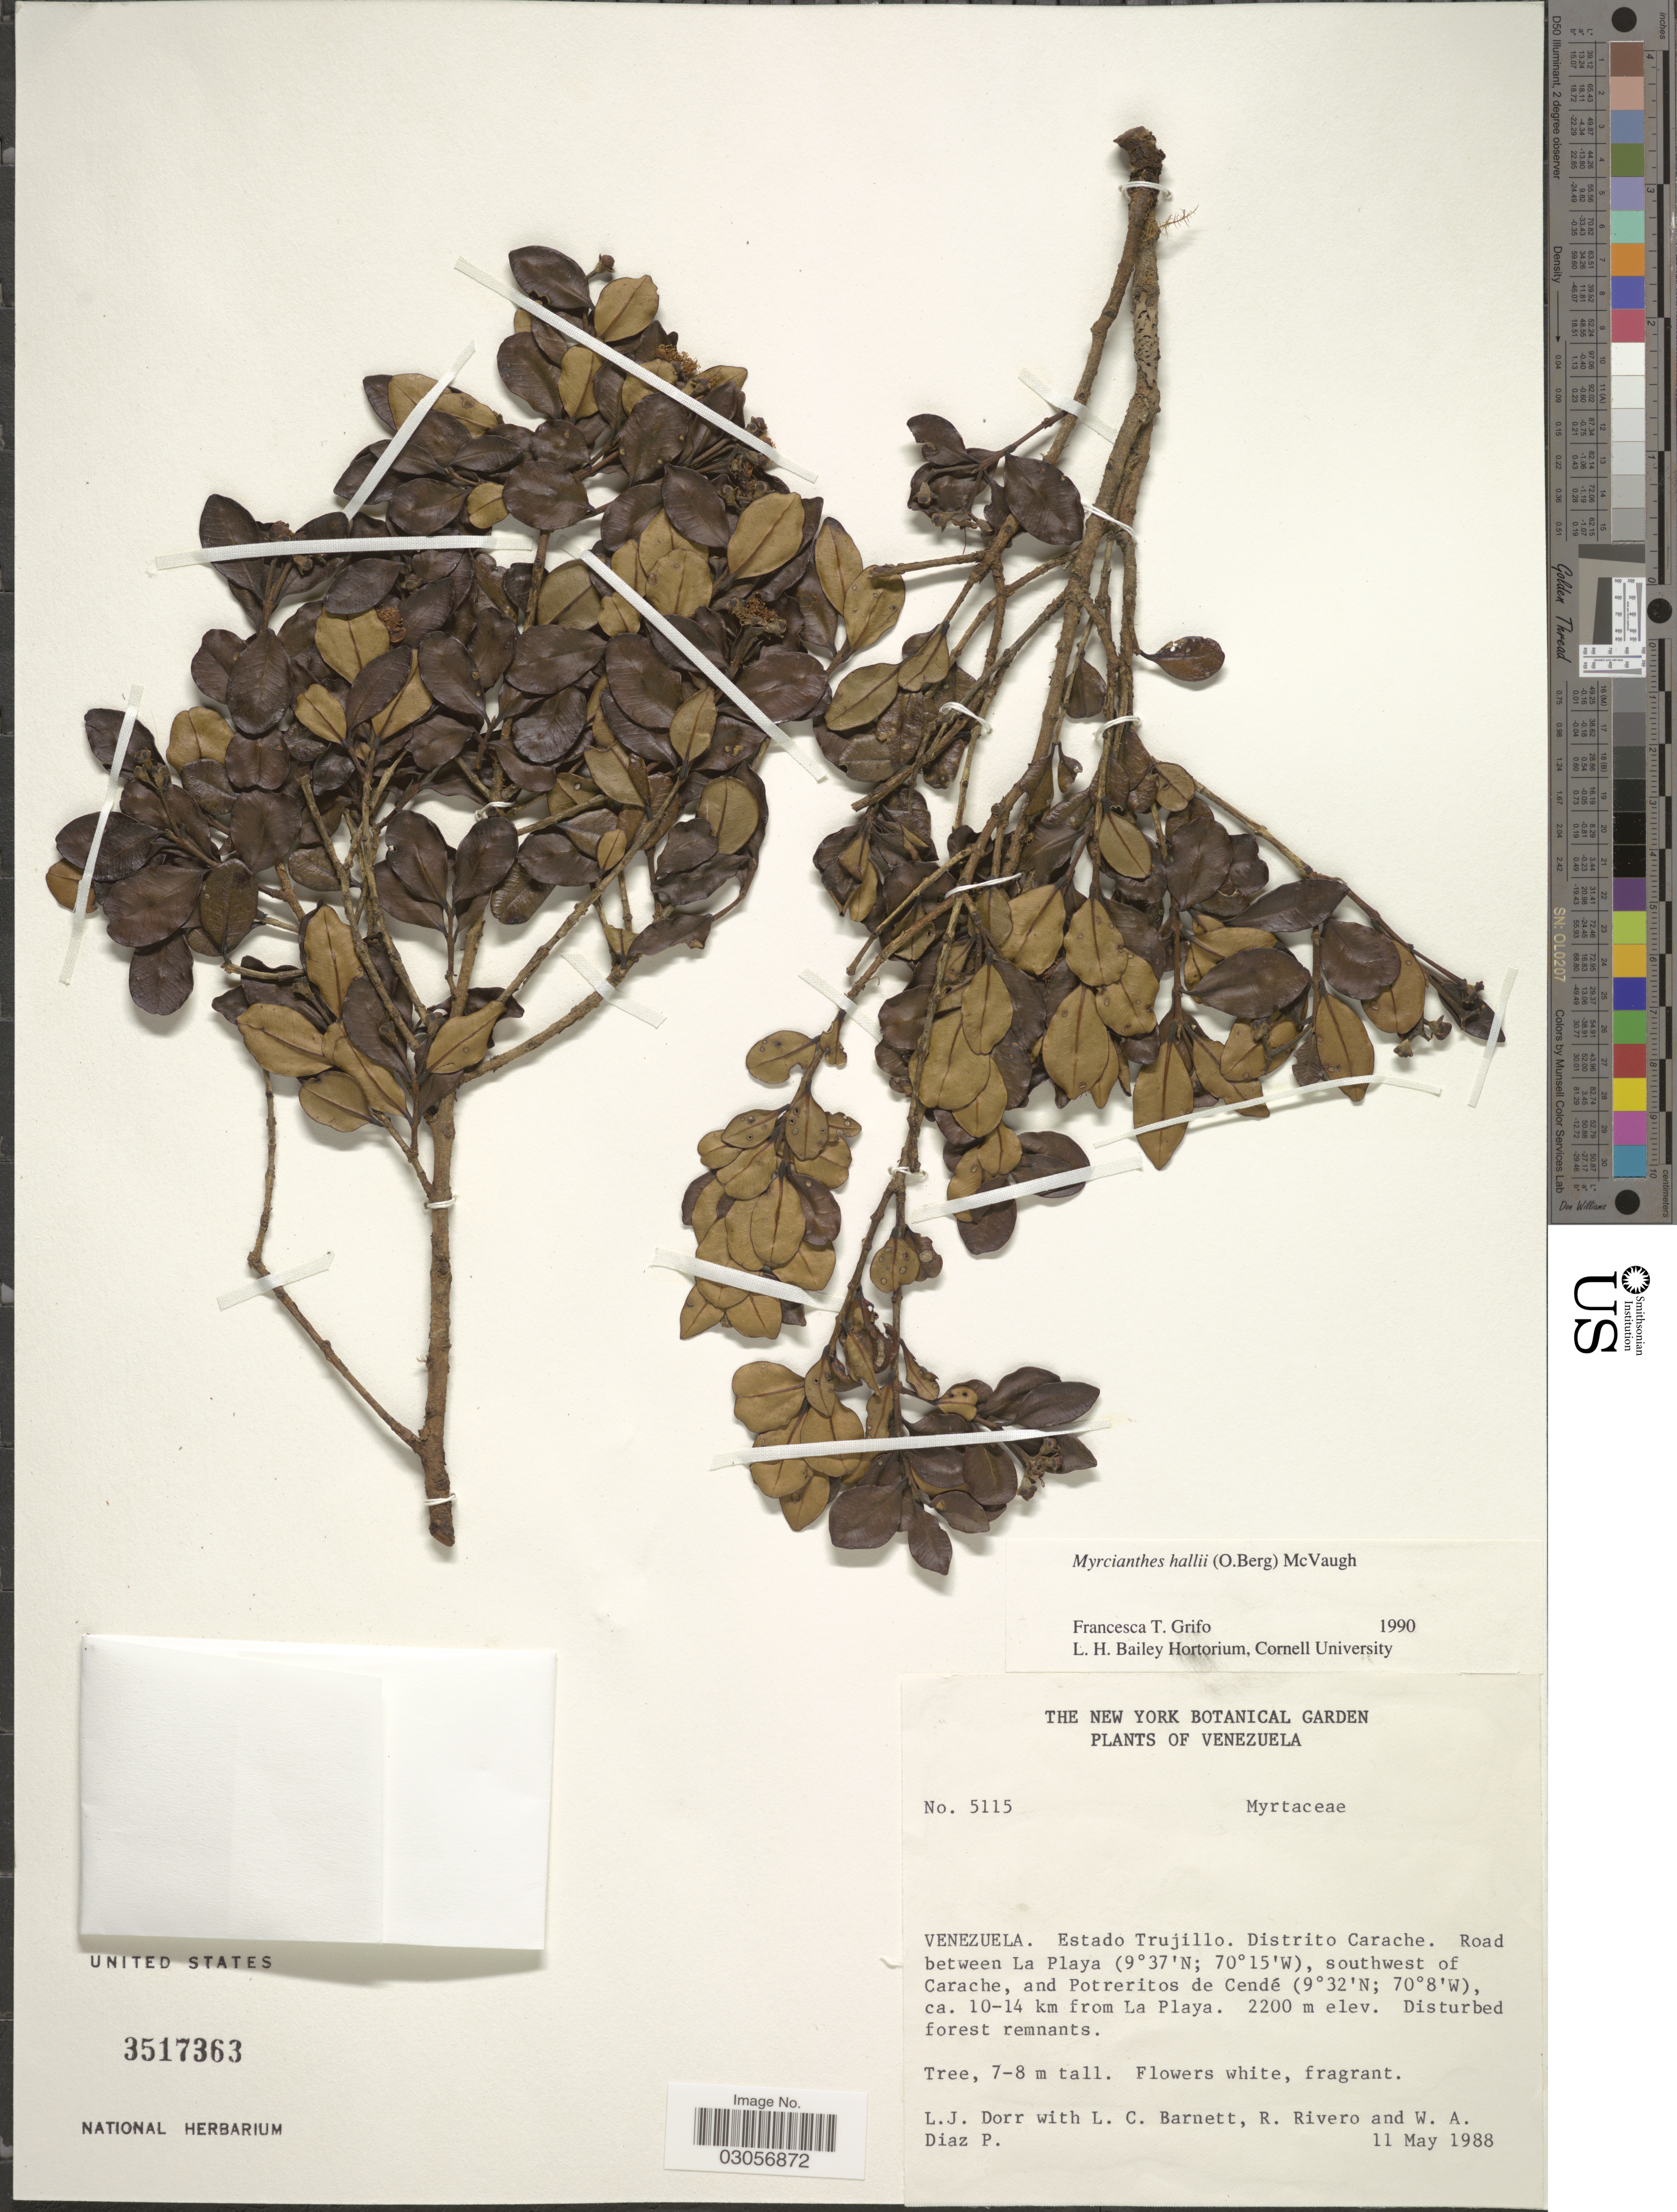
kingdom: Plantae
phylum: Tracheophyta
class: Magnoliopsida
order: Myrtales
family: Myrtaceae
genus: Myrcianthes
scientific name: Myrcianthes hallii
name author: (O. Berg) McVaugh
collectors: L. J. Dorr, L. C. Barnett, R. Rivero & W. Díaz P.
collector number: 5115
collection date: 1988-05-11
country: Venezuela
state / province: Trujillo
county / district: Carache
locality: Road between La Playa, SW of Carache, and Potreritos de Cendé, ca. 10-14 km from La Playa.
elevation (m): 2200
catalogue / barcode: US 3517363